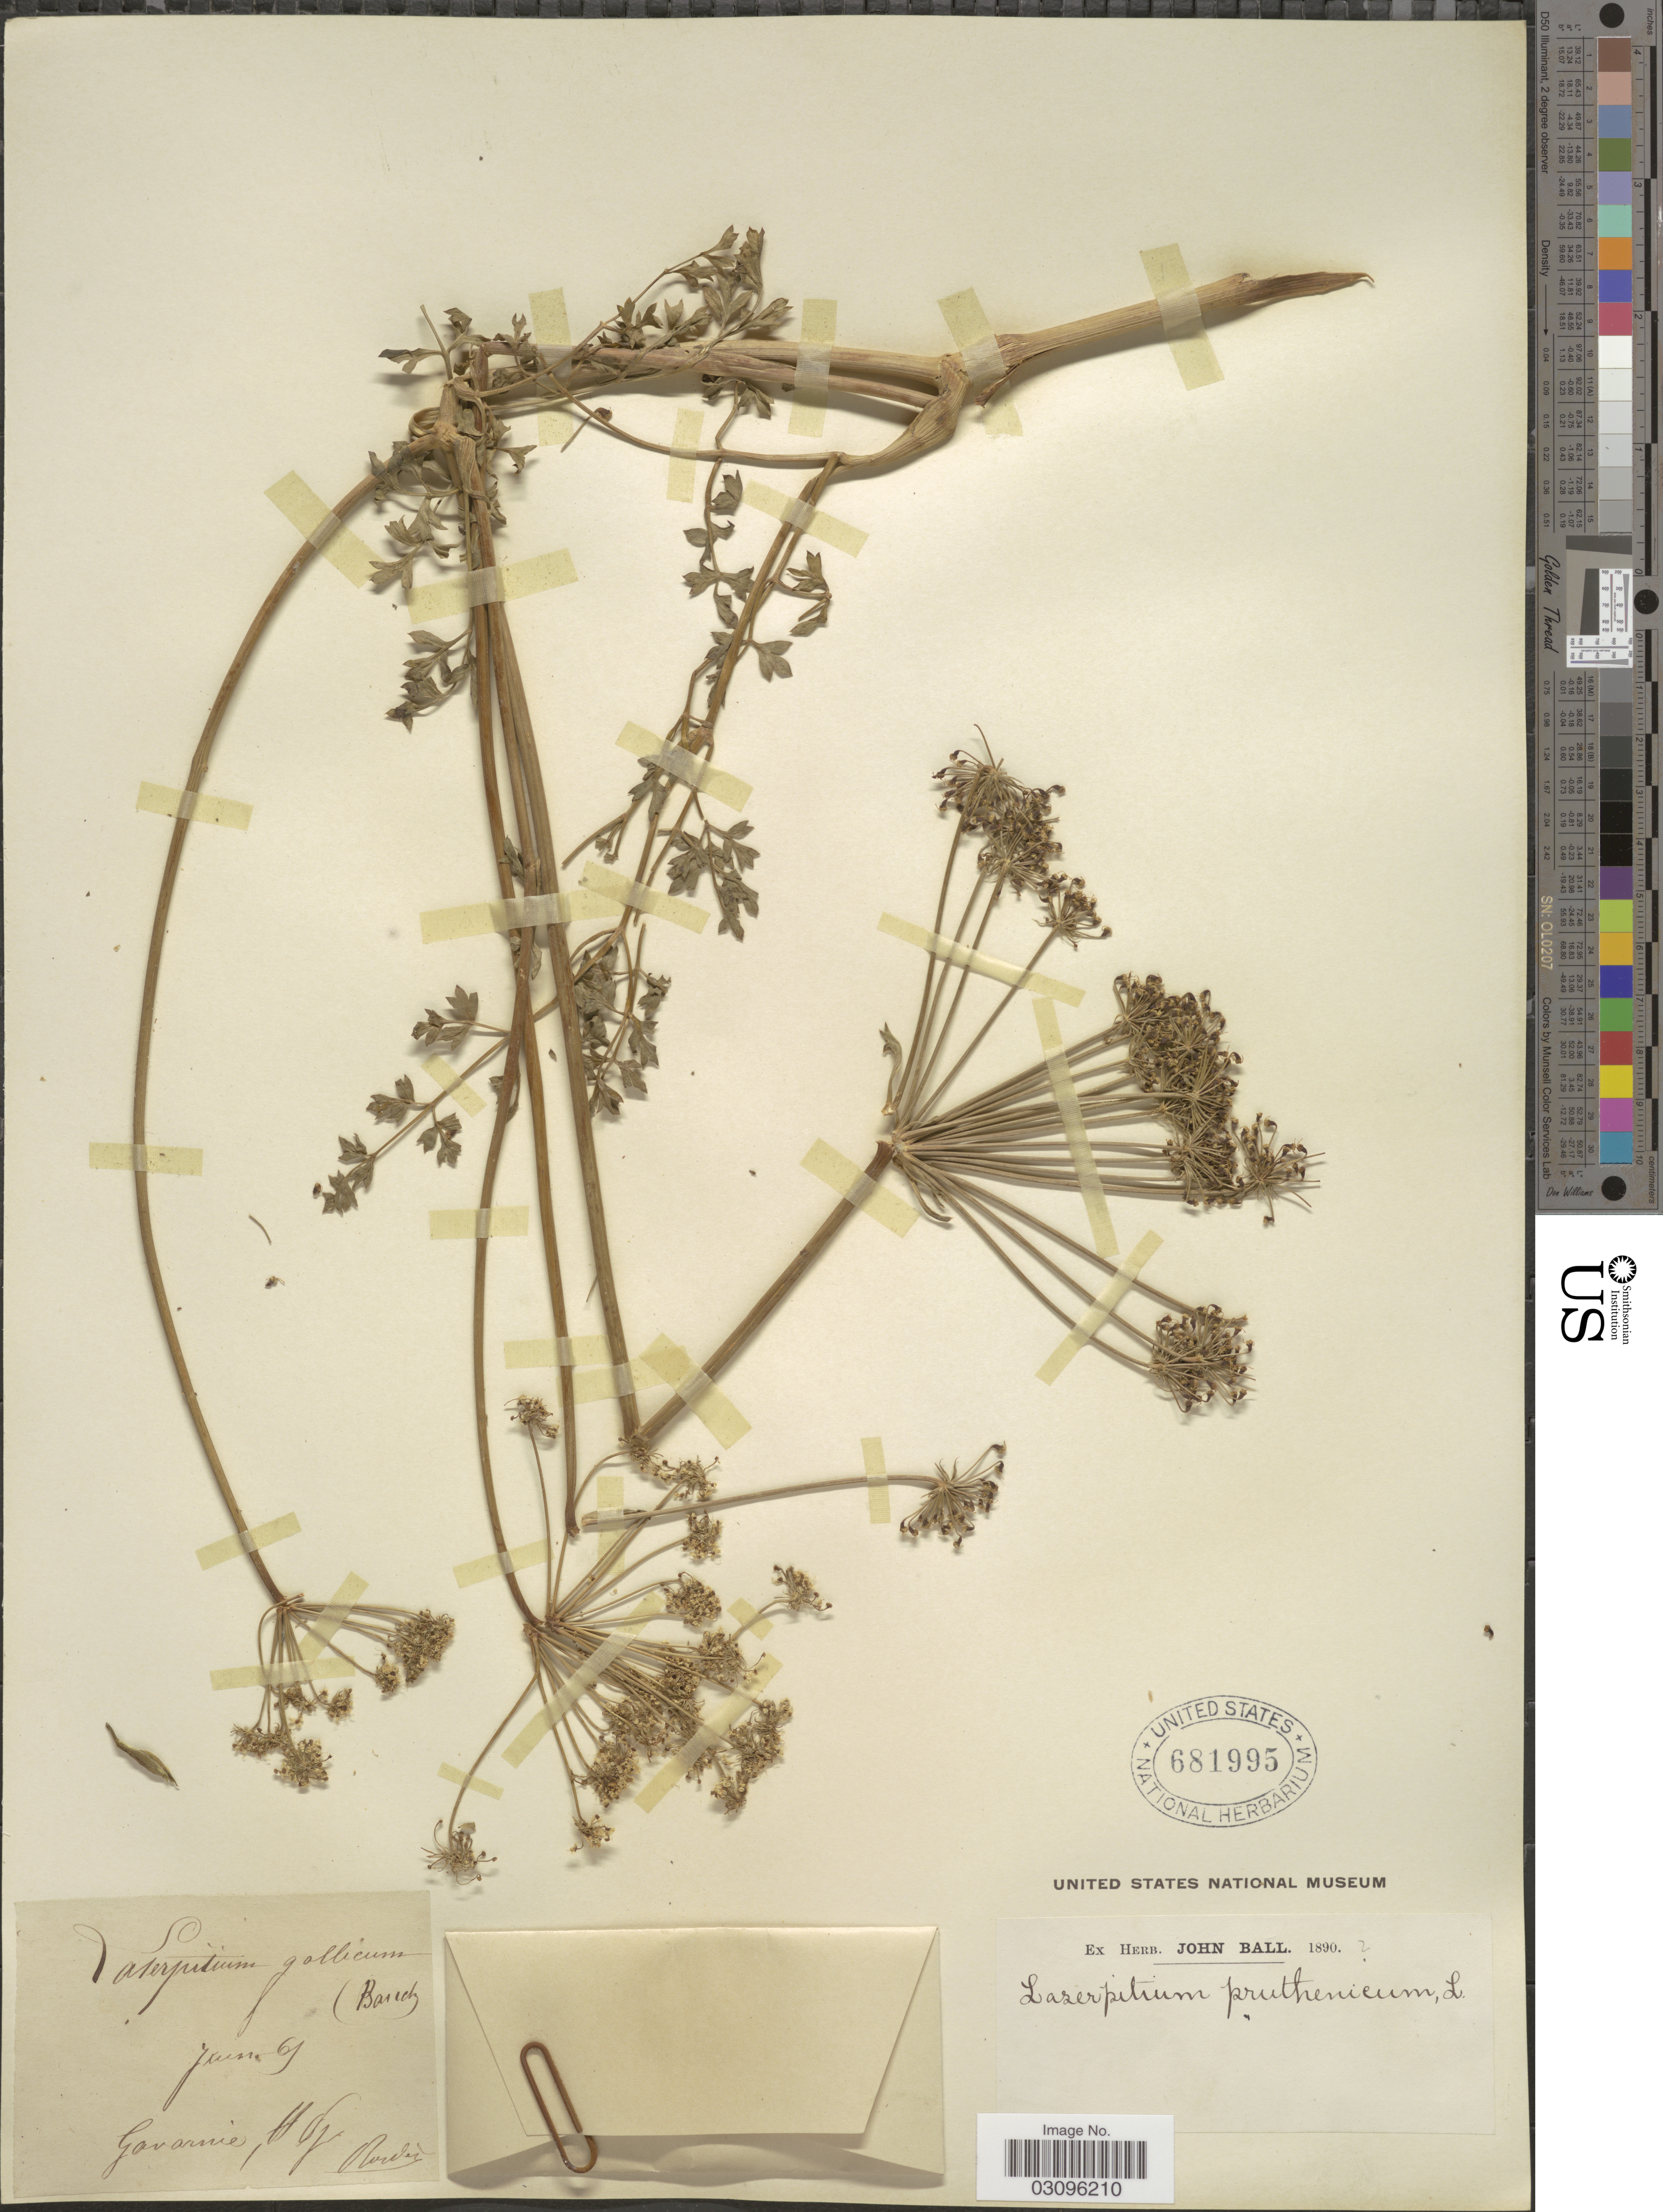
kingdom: Plantae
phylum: Tracheophyta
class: Magnoliopsida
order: Apiales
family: Apiaceae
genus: Laserpitium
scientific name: Laserpitium prutenicum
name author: L.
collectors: -. Bordère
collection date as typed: Transcribed d/m/y: /6/61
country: France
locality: Gavarnie, H. Pyr.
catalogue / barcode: US 681995